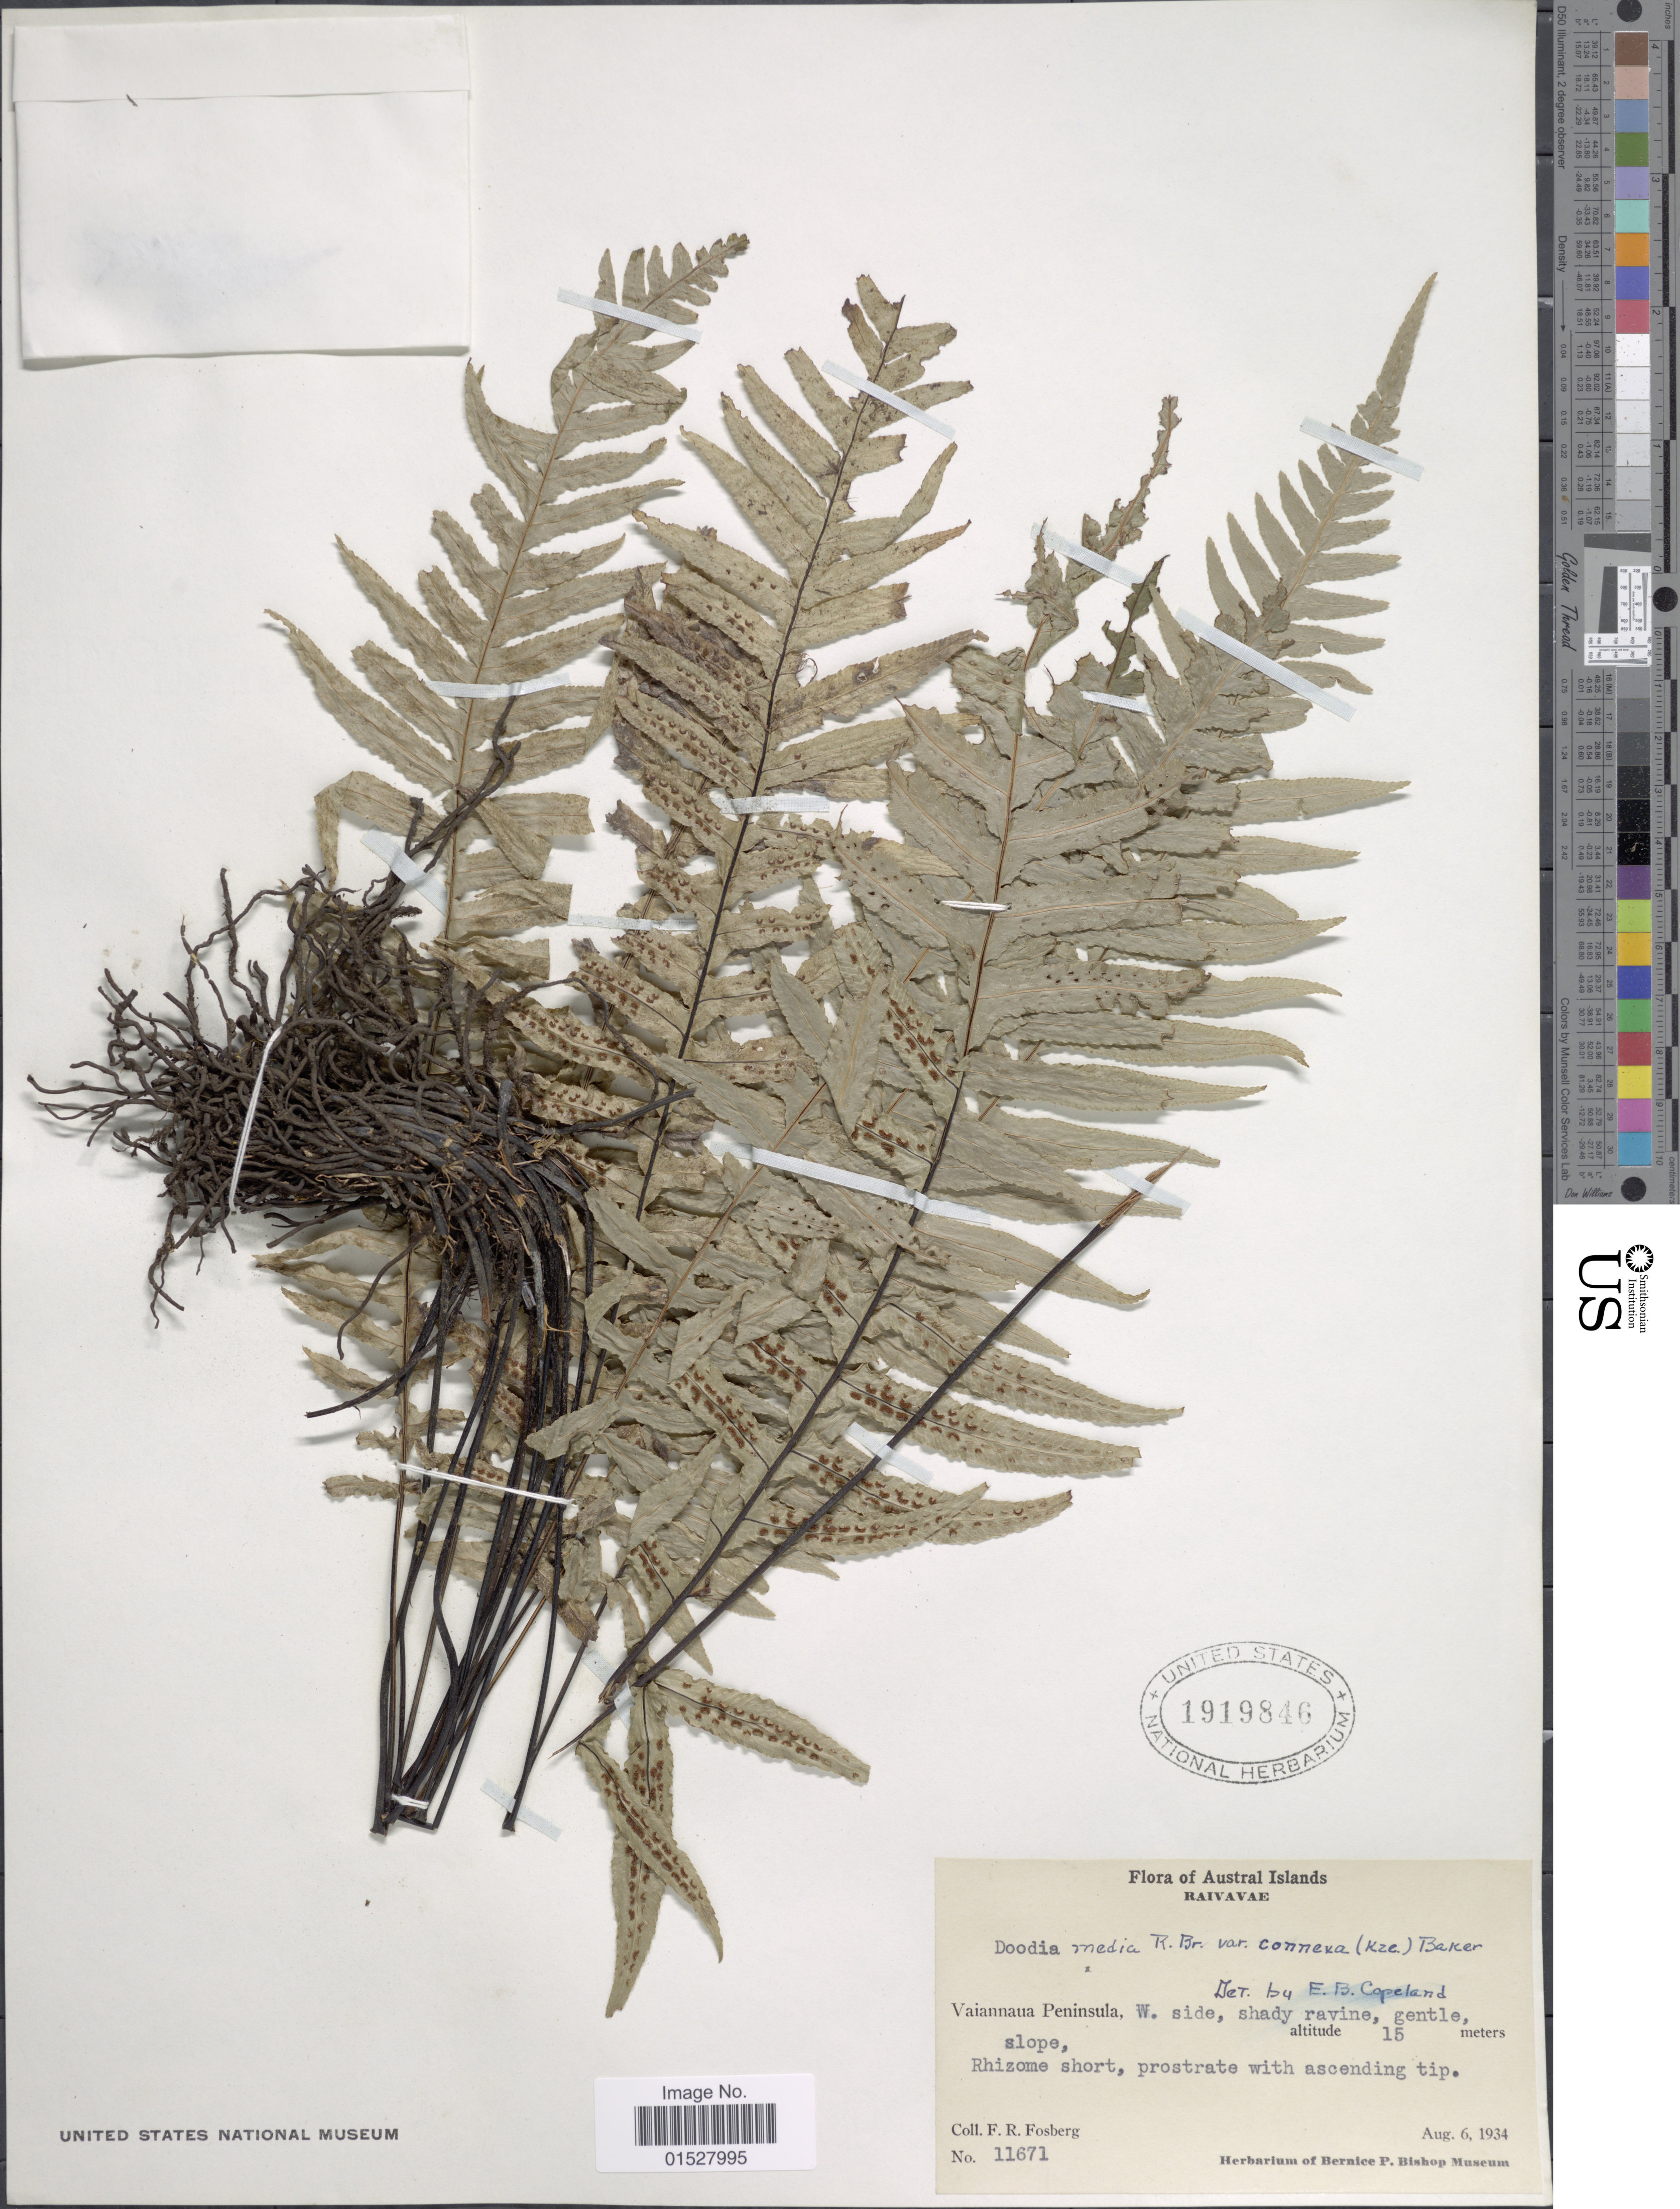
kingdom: Plantae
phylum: Tracheophyta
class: Polypodiopsida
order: Polypodiales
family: Blechnaceae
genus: Blechnum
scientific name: Blechnum medium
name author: (R. Br.) Christenh.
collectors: F. R. Fosberg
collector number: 11671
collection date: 1934-08-06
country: French Polynesia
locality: Austral Islands, Vaiannaua Peninsula, W. side.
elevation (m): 15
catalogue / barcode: US 1919846